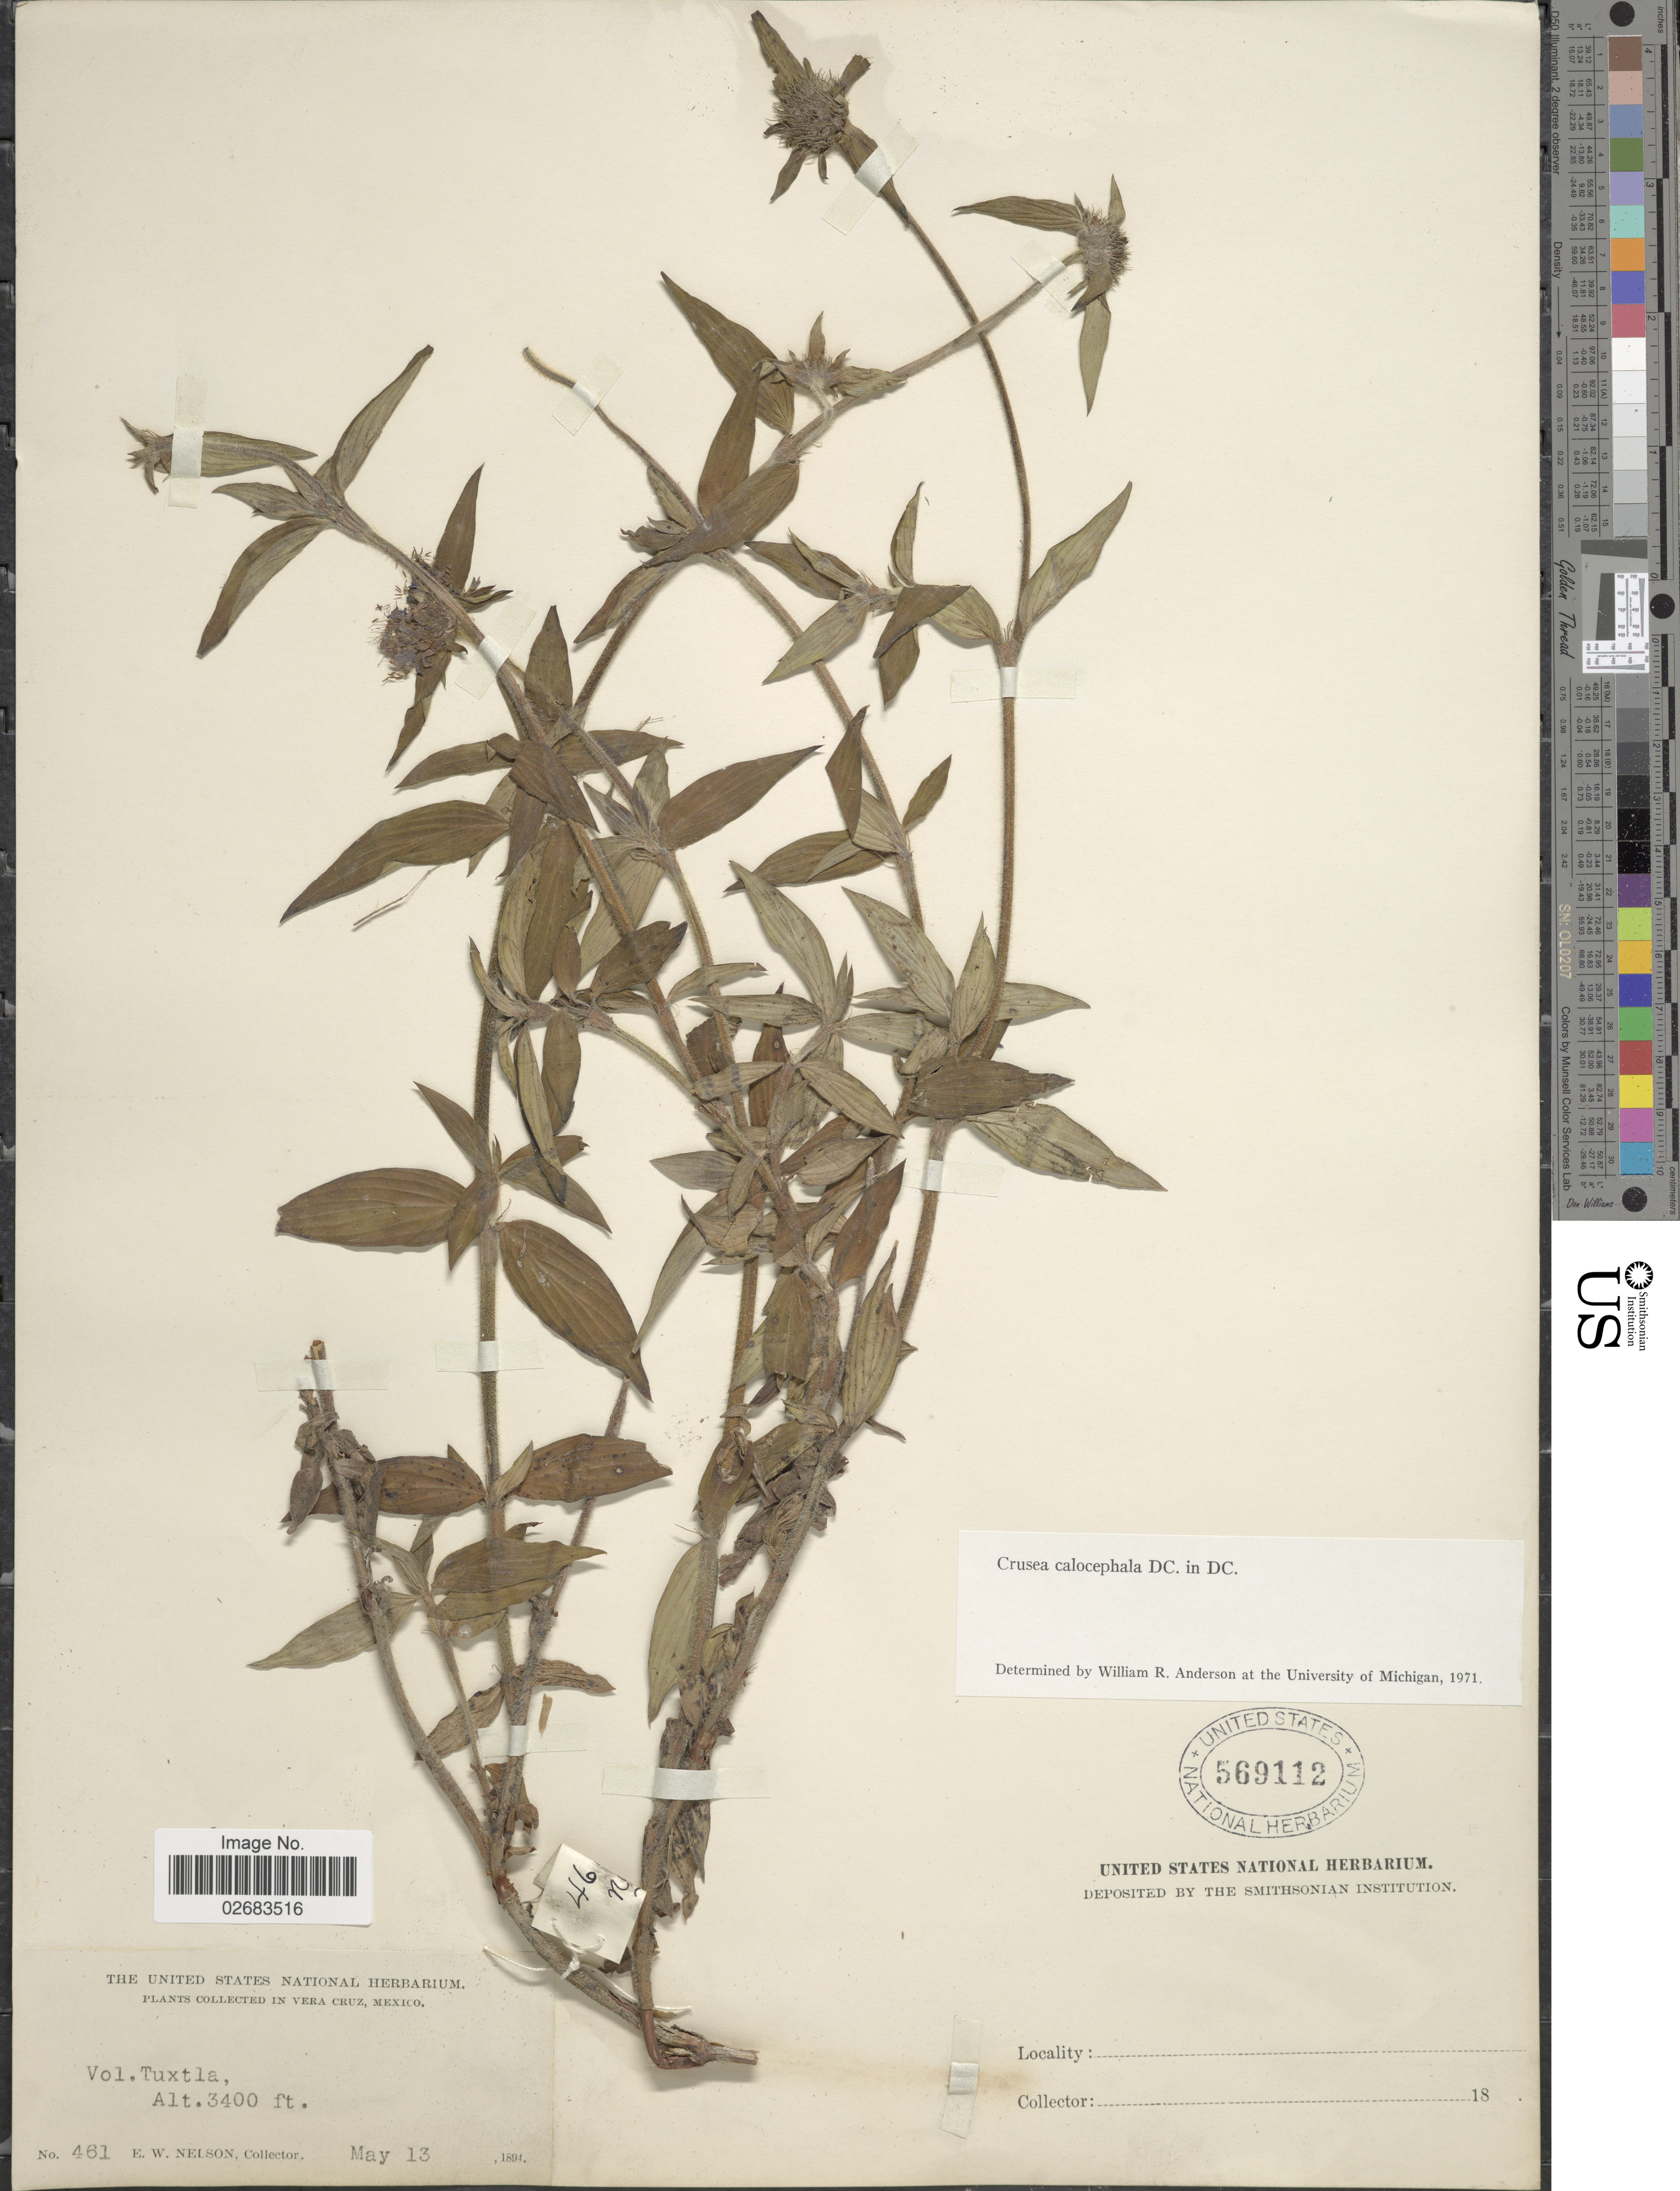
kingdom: Plantae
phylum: Tracheophyta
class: Magnoliopsida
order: Gentianales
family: Rubiaceae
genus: Crusea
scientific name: Crusea calocephala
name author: DC.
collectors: E. W. Nelson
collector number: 461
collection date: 1894-05-13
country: Mexico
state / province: Veracruz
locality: Vol. Tuxtla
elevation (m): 1036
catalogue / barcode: US 569112